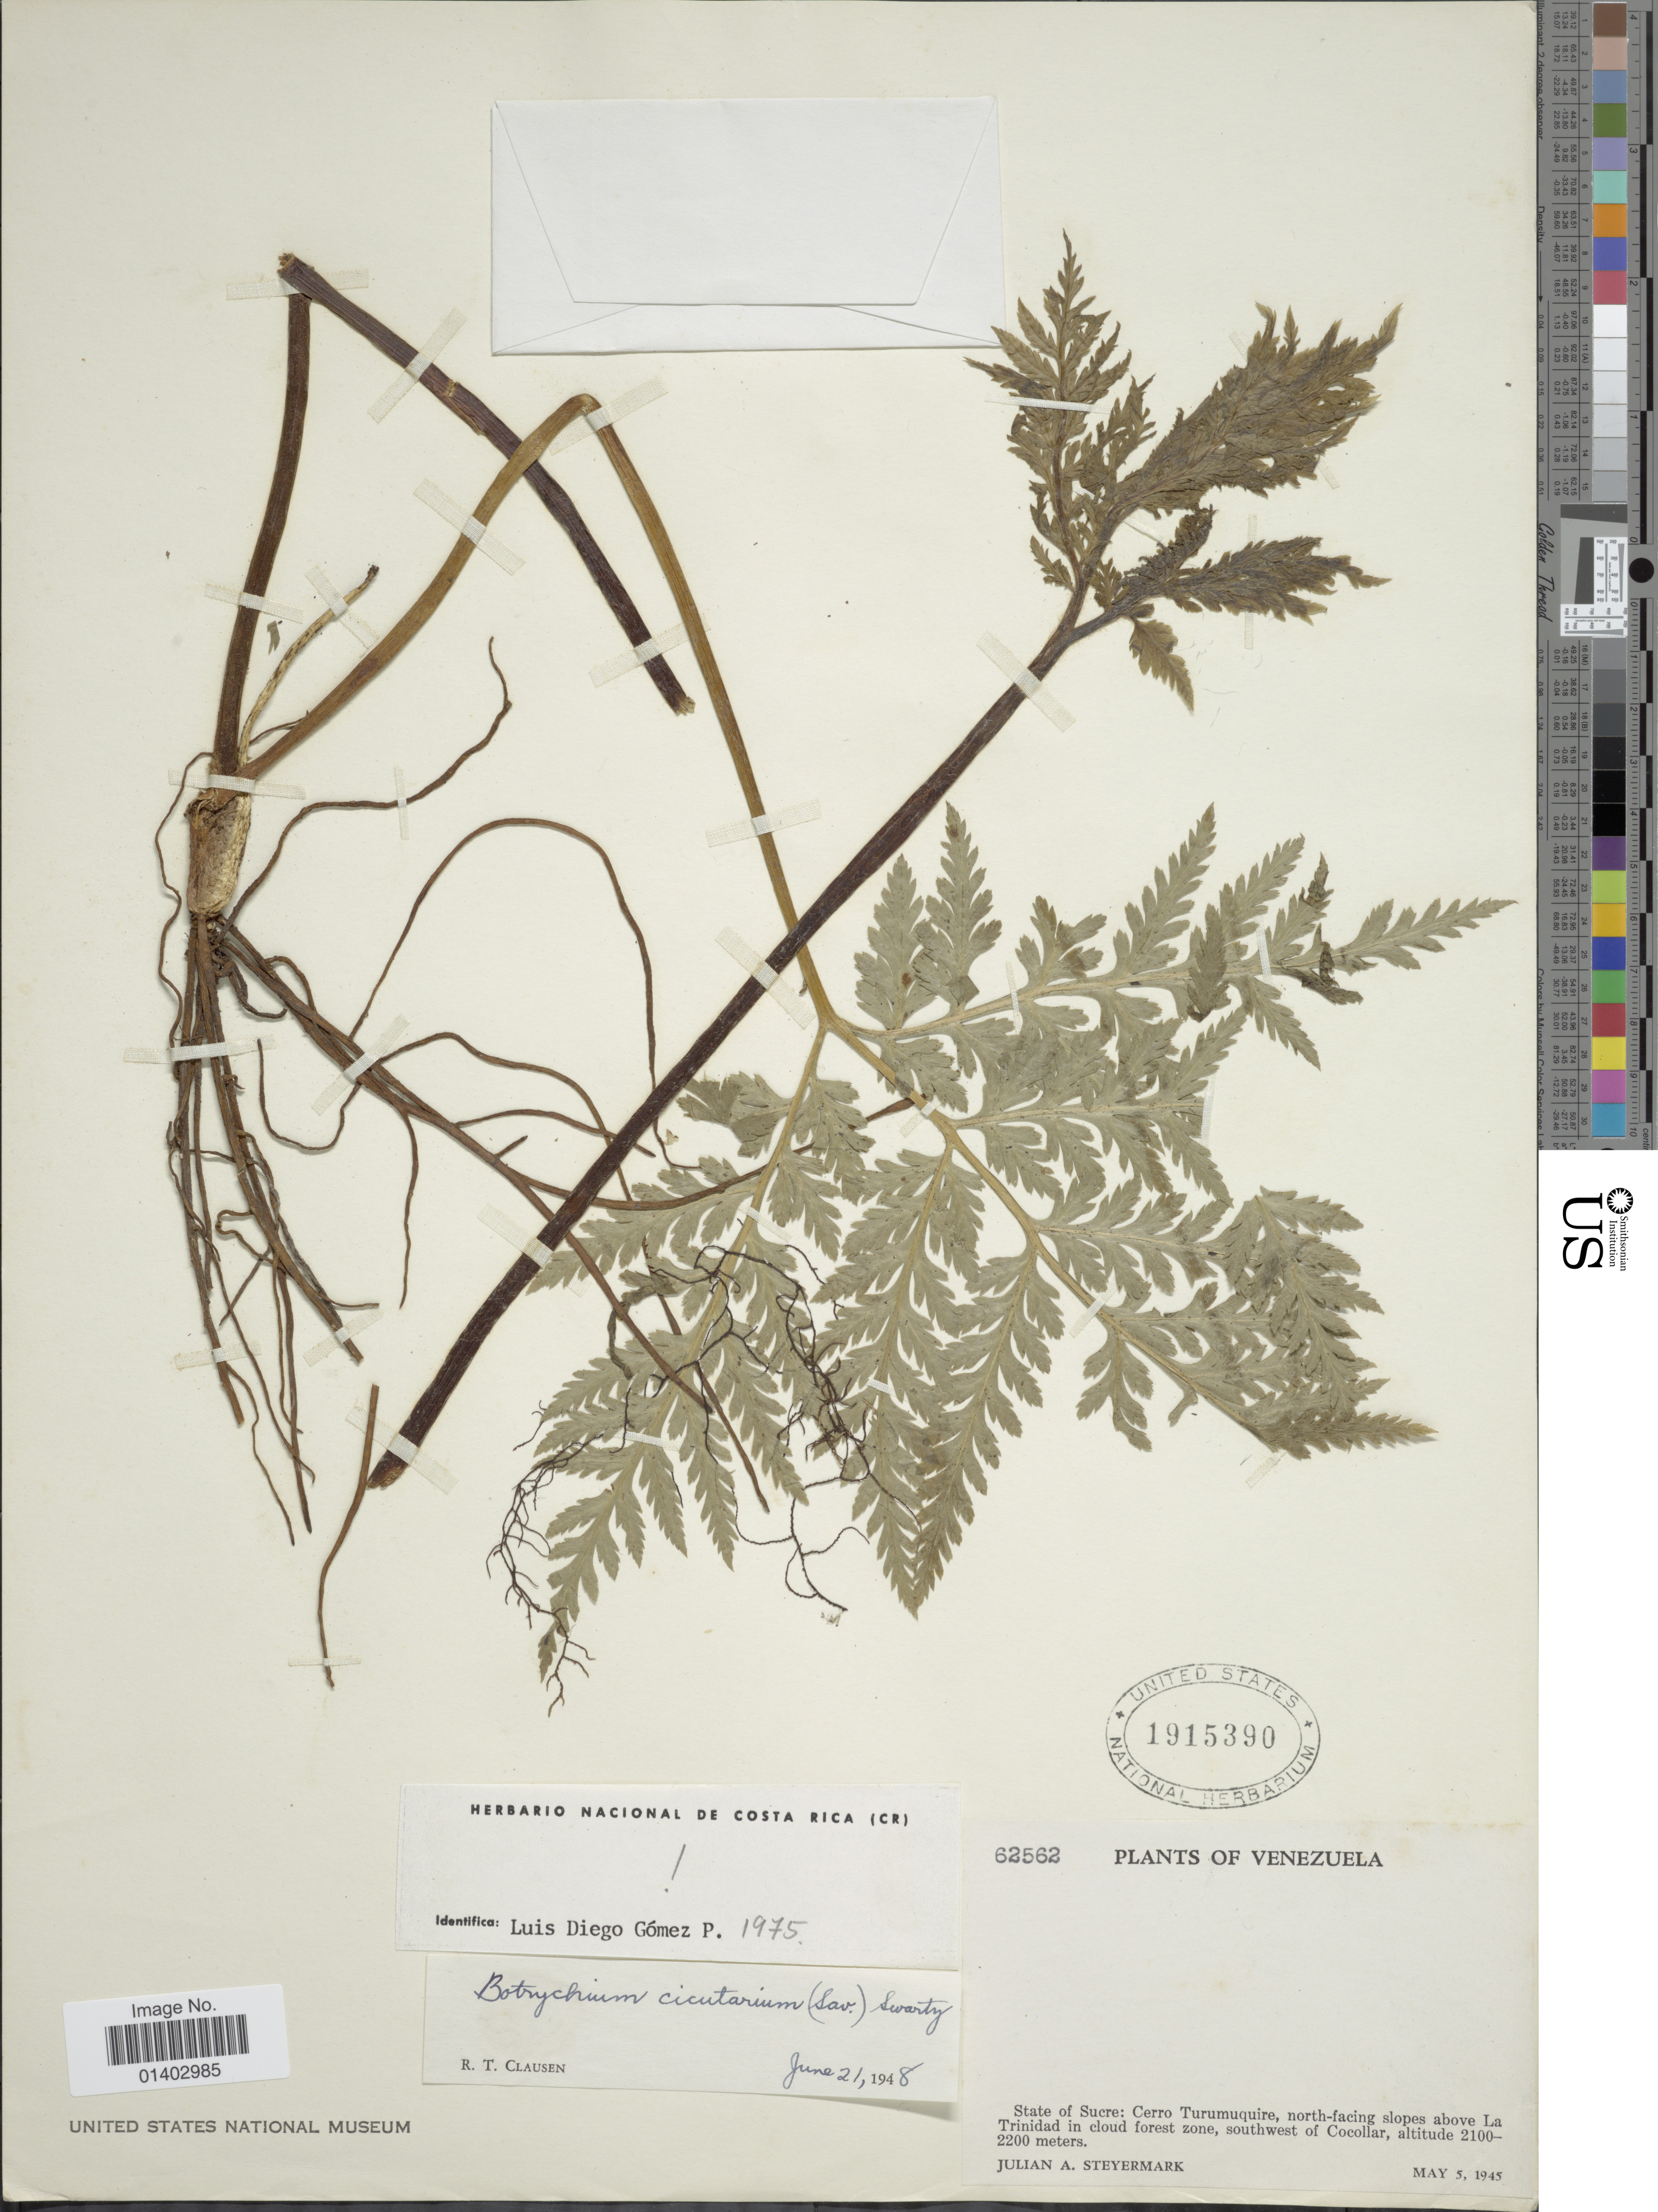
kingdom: Plantae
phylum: Tracheophyta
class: Polypodiopsida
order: Ophioglossales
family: Ophioglossaceae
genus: Botrychium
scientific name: Botrychium virginianum var. mexicanum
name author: Hook. & Grev.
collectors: J. Steyermark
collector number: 62562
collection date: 1945-05-05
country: Venezuela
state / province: Sucre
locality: State of Sucre: cerro Turumquire, north-facing slopes above La Trinidad in cloud forest zone, southwest of Cocollar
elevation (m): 2100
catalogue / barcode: US 1915390